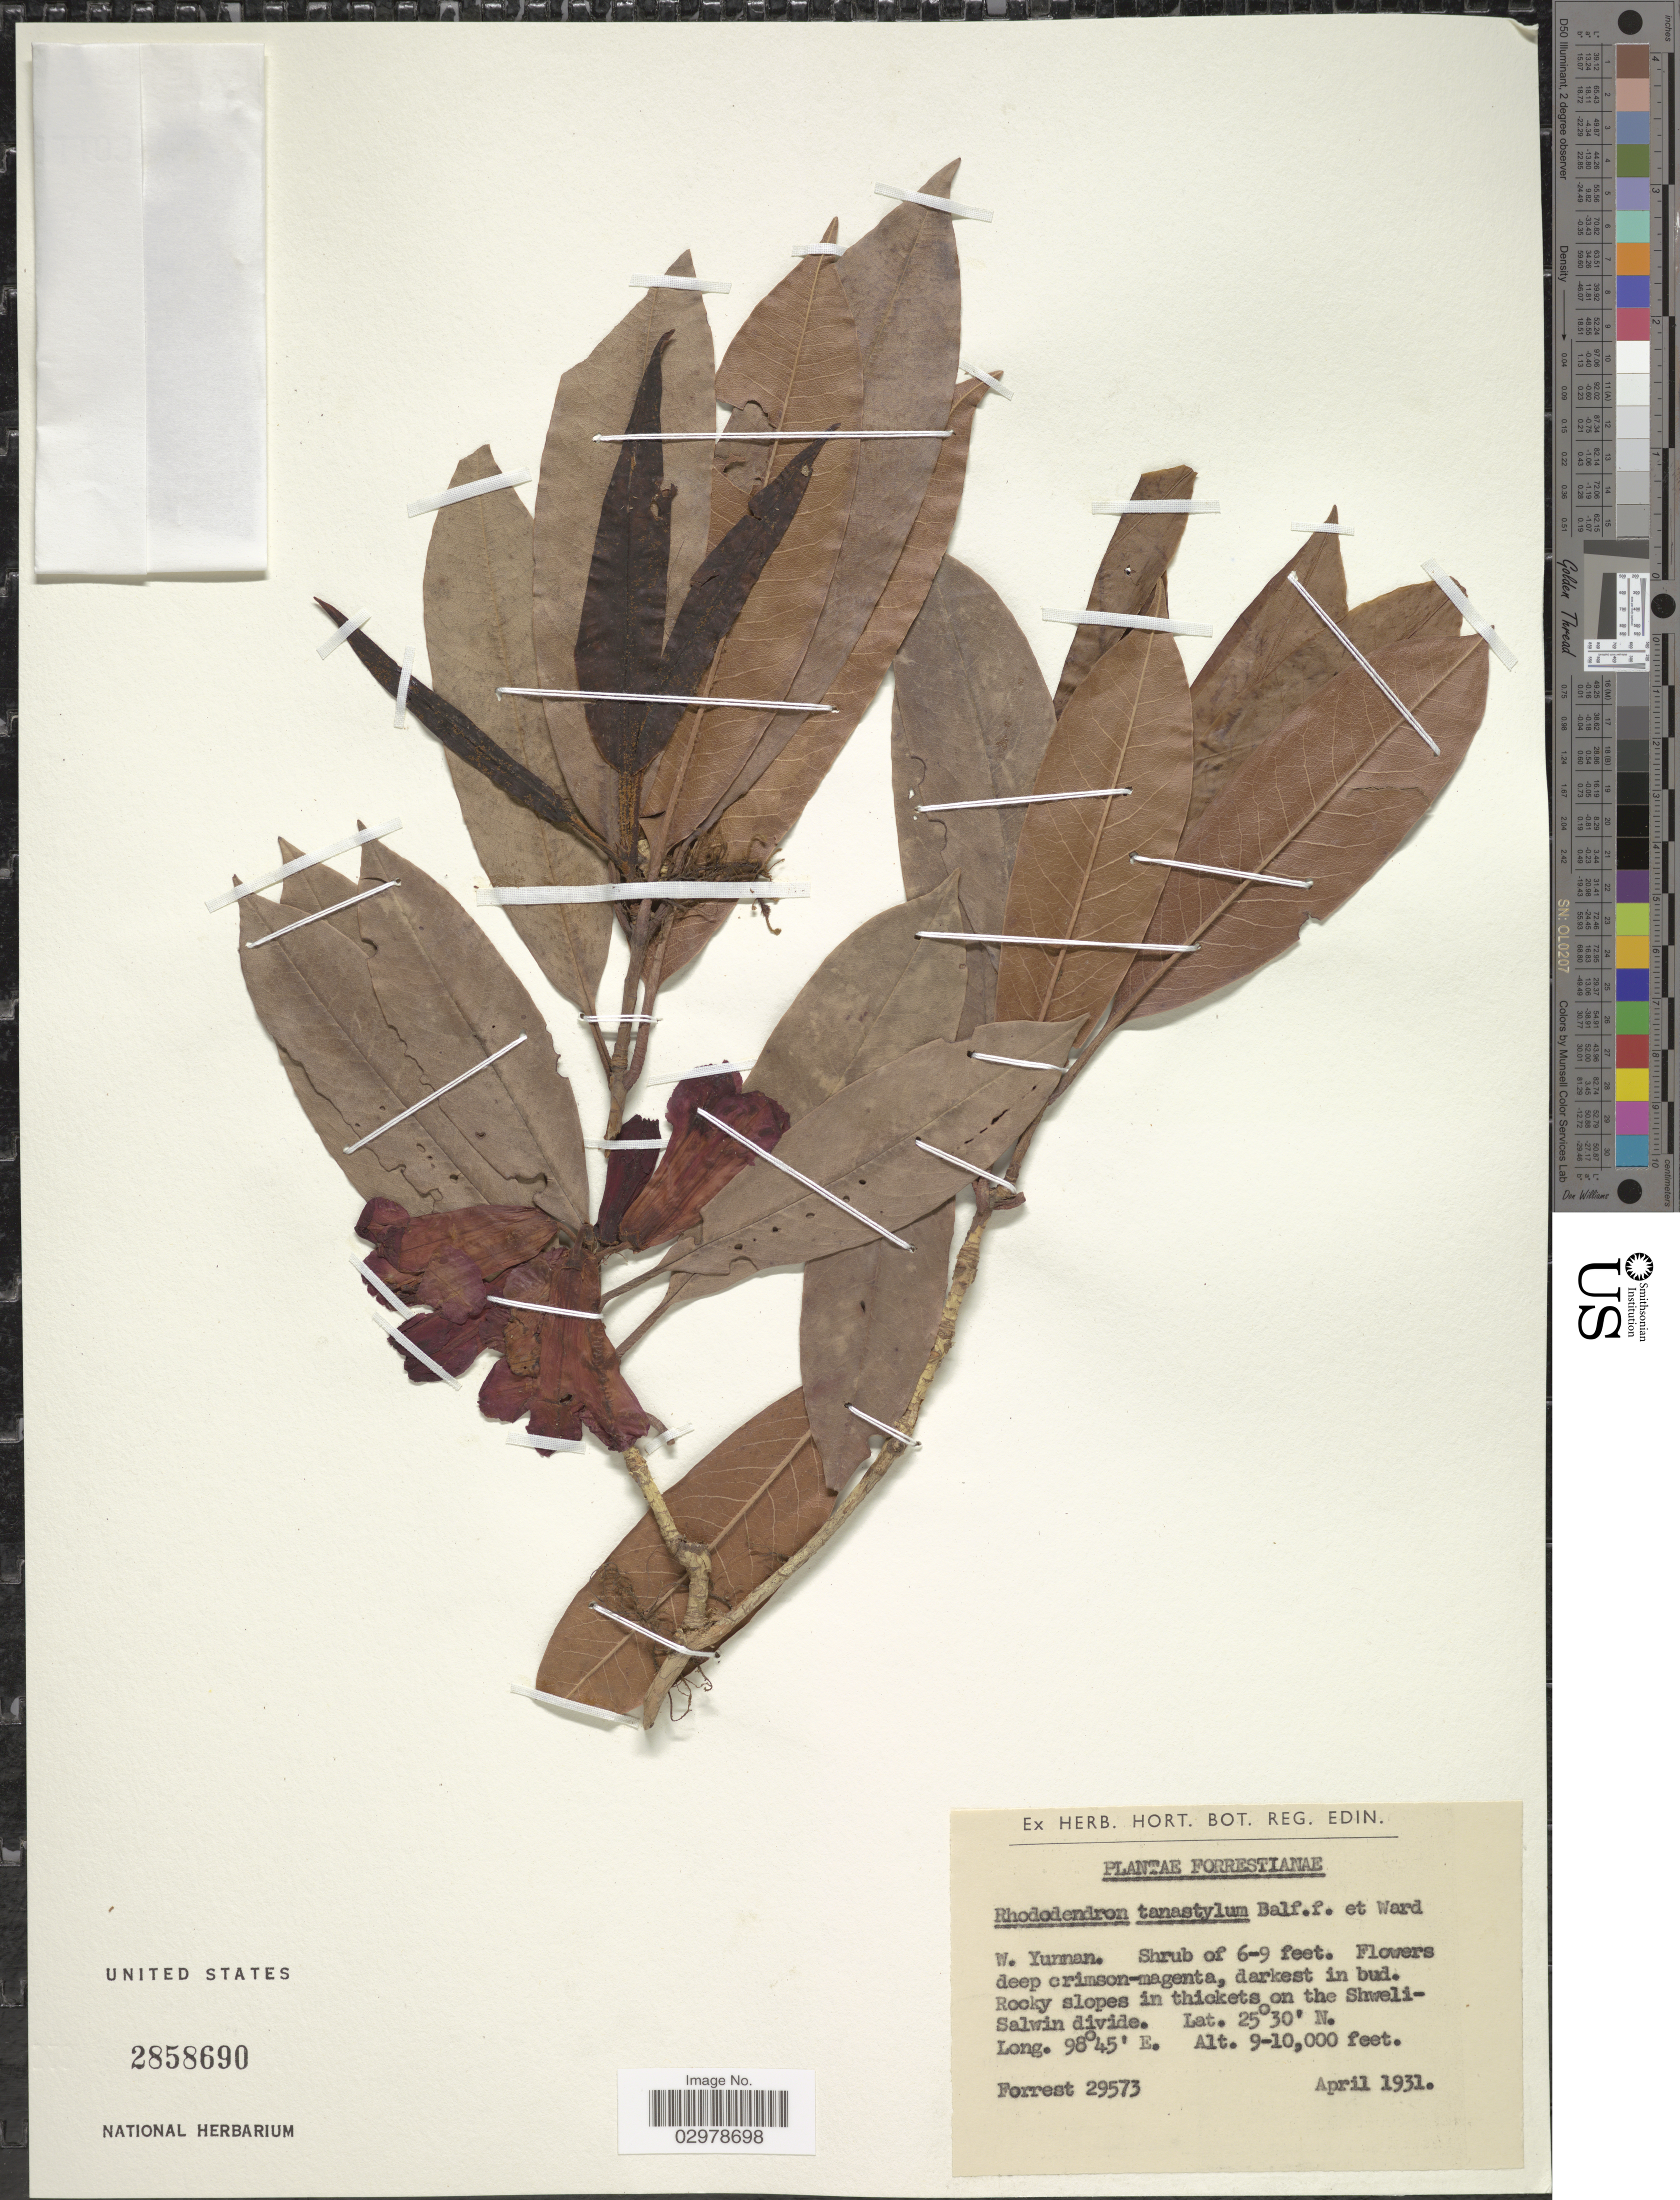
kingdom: Plantae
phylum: Tracheophyta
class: Magnoliopsida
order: Ericales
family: Ericaceae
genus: Rhododendron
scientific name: Rhododendron tanastylum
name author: Balf. f. & Kingdon-Ward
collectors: -. Forrest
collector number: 29573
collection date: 1931-04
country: China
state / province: Yunnan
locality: W. Yunnan. On the Shweli-Salwin divide.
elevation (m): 2743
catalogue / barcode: US 2858690